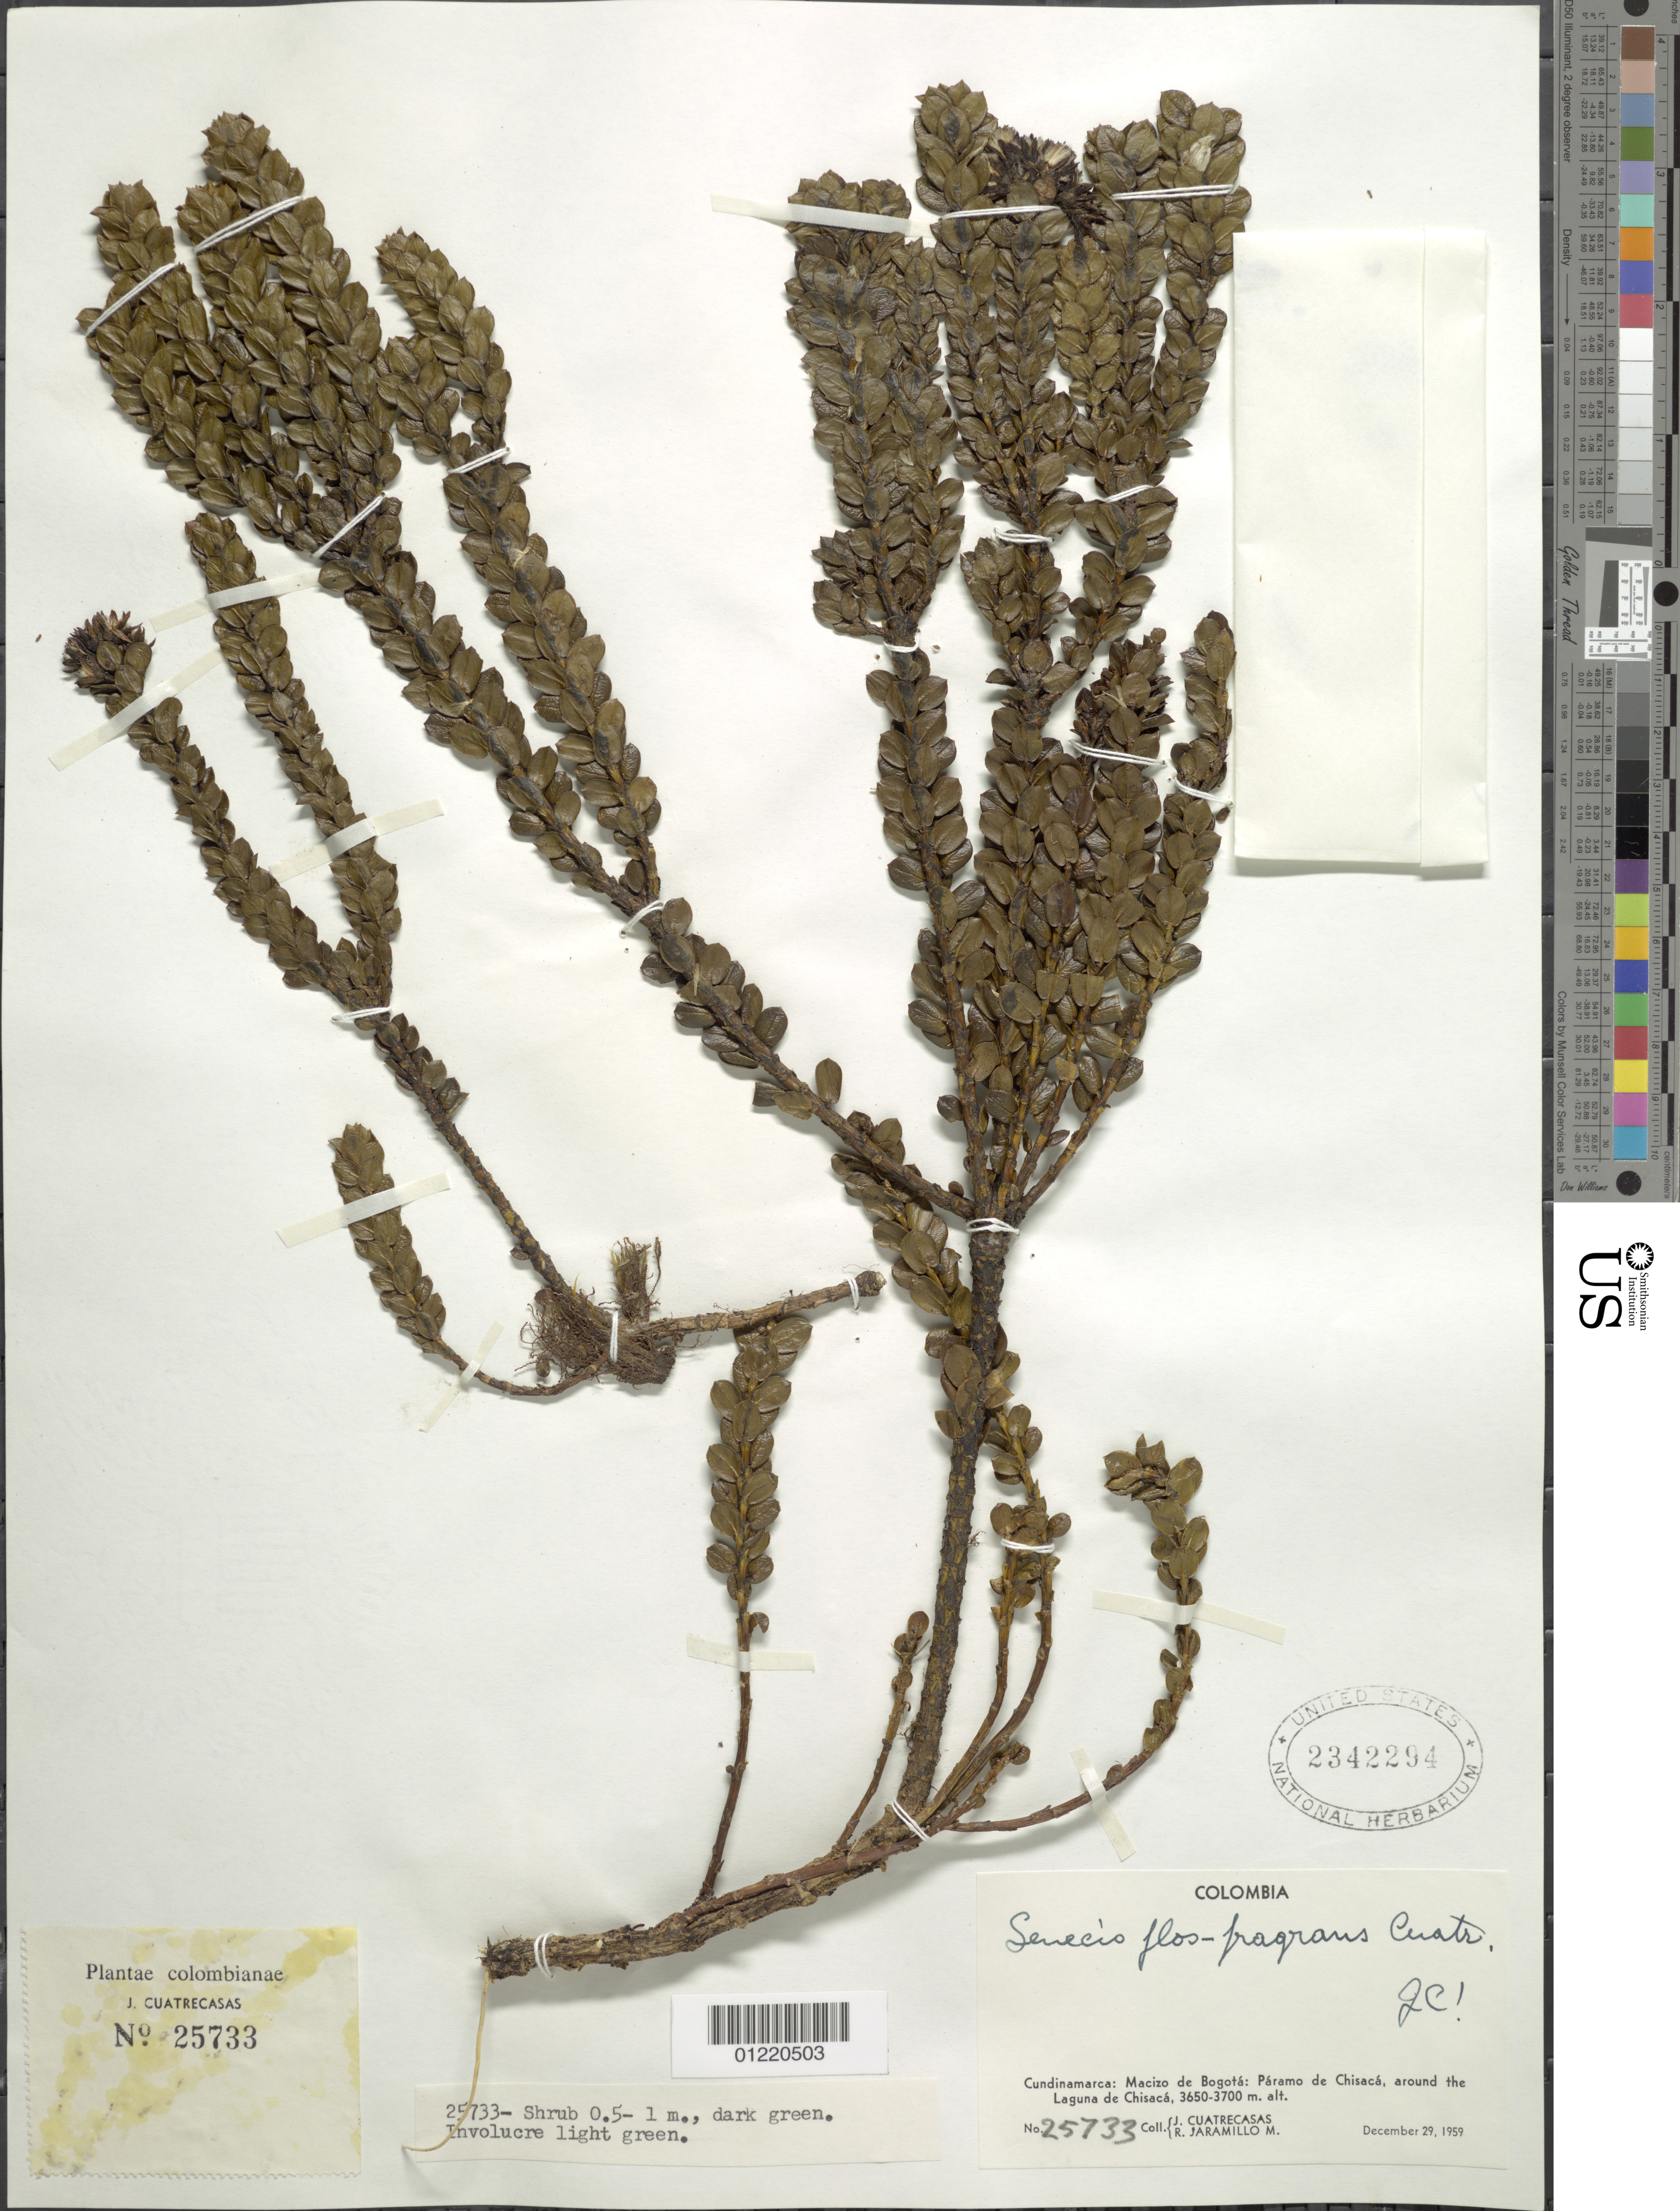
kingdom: Plantae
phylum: Tracheophyta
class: Magnoliopsida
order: Asterales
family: Asteraceae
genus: Pentacalia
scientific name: Pentacalia flosfragrans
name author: (Cuatrec.) Cuatrec.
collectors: J. Cuatrecasas & R. Jaramillo M.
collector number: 25733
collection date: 1959-12-29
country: Colombia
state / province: Cundinamarca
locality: Cundinamarca: Macizo de Bogotá: Páramo de Chisacá, around the Laguna de Chisacá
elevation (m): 3650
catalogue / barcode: US 2342294